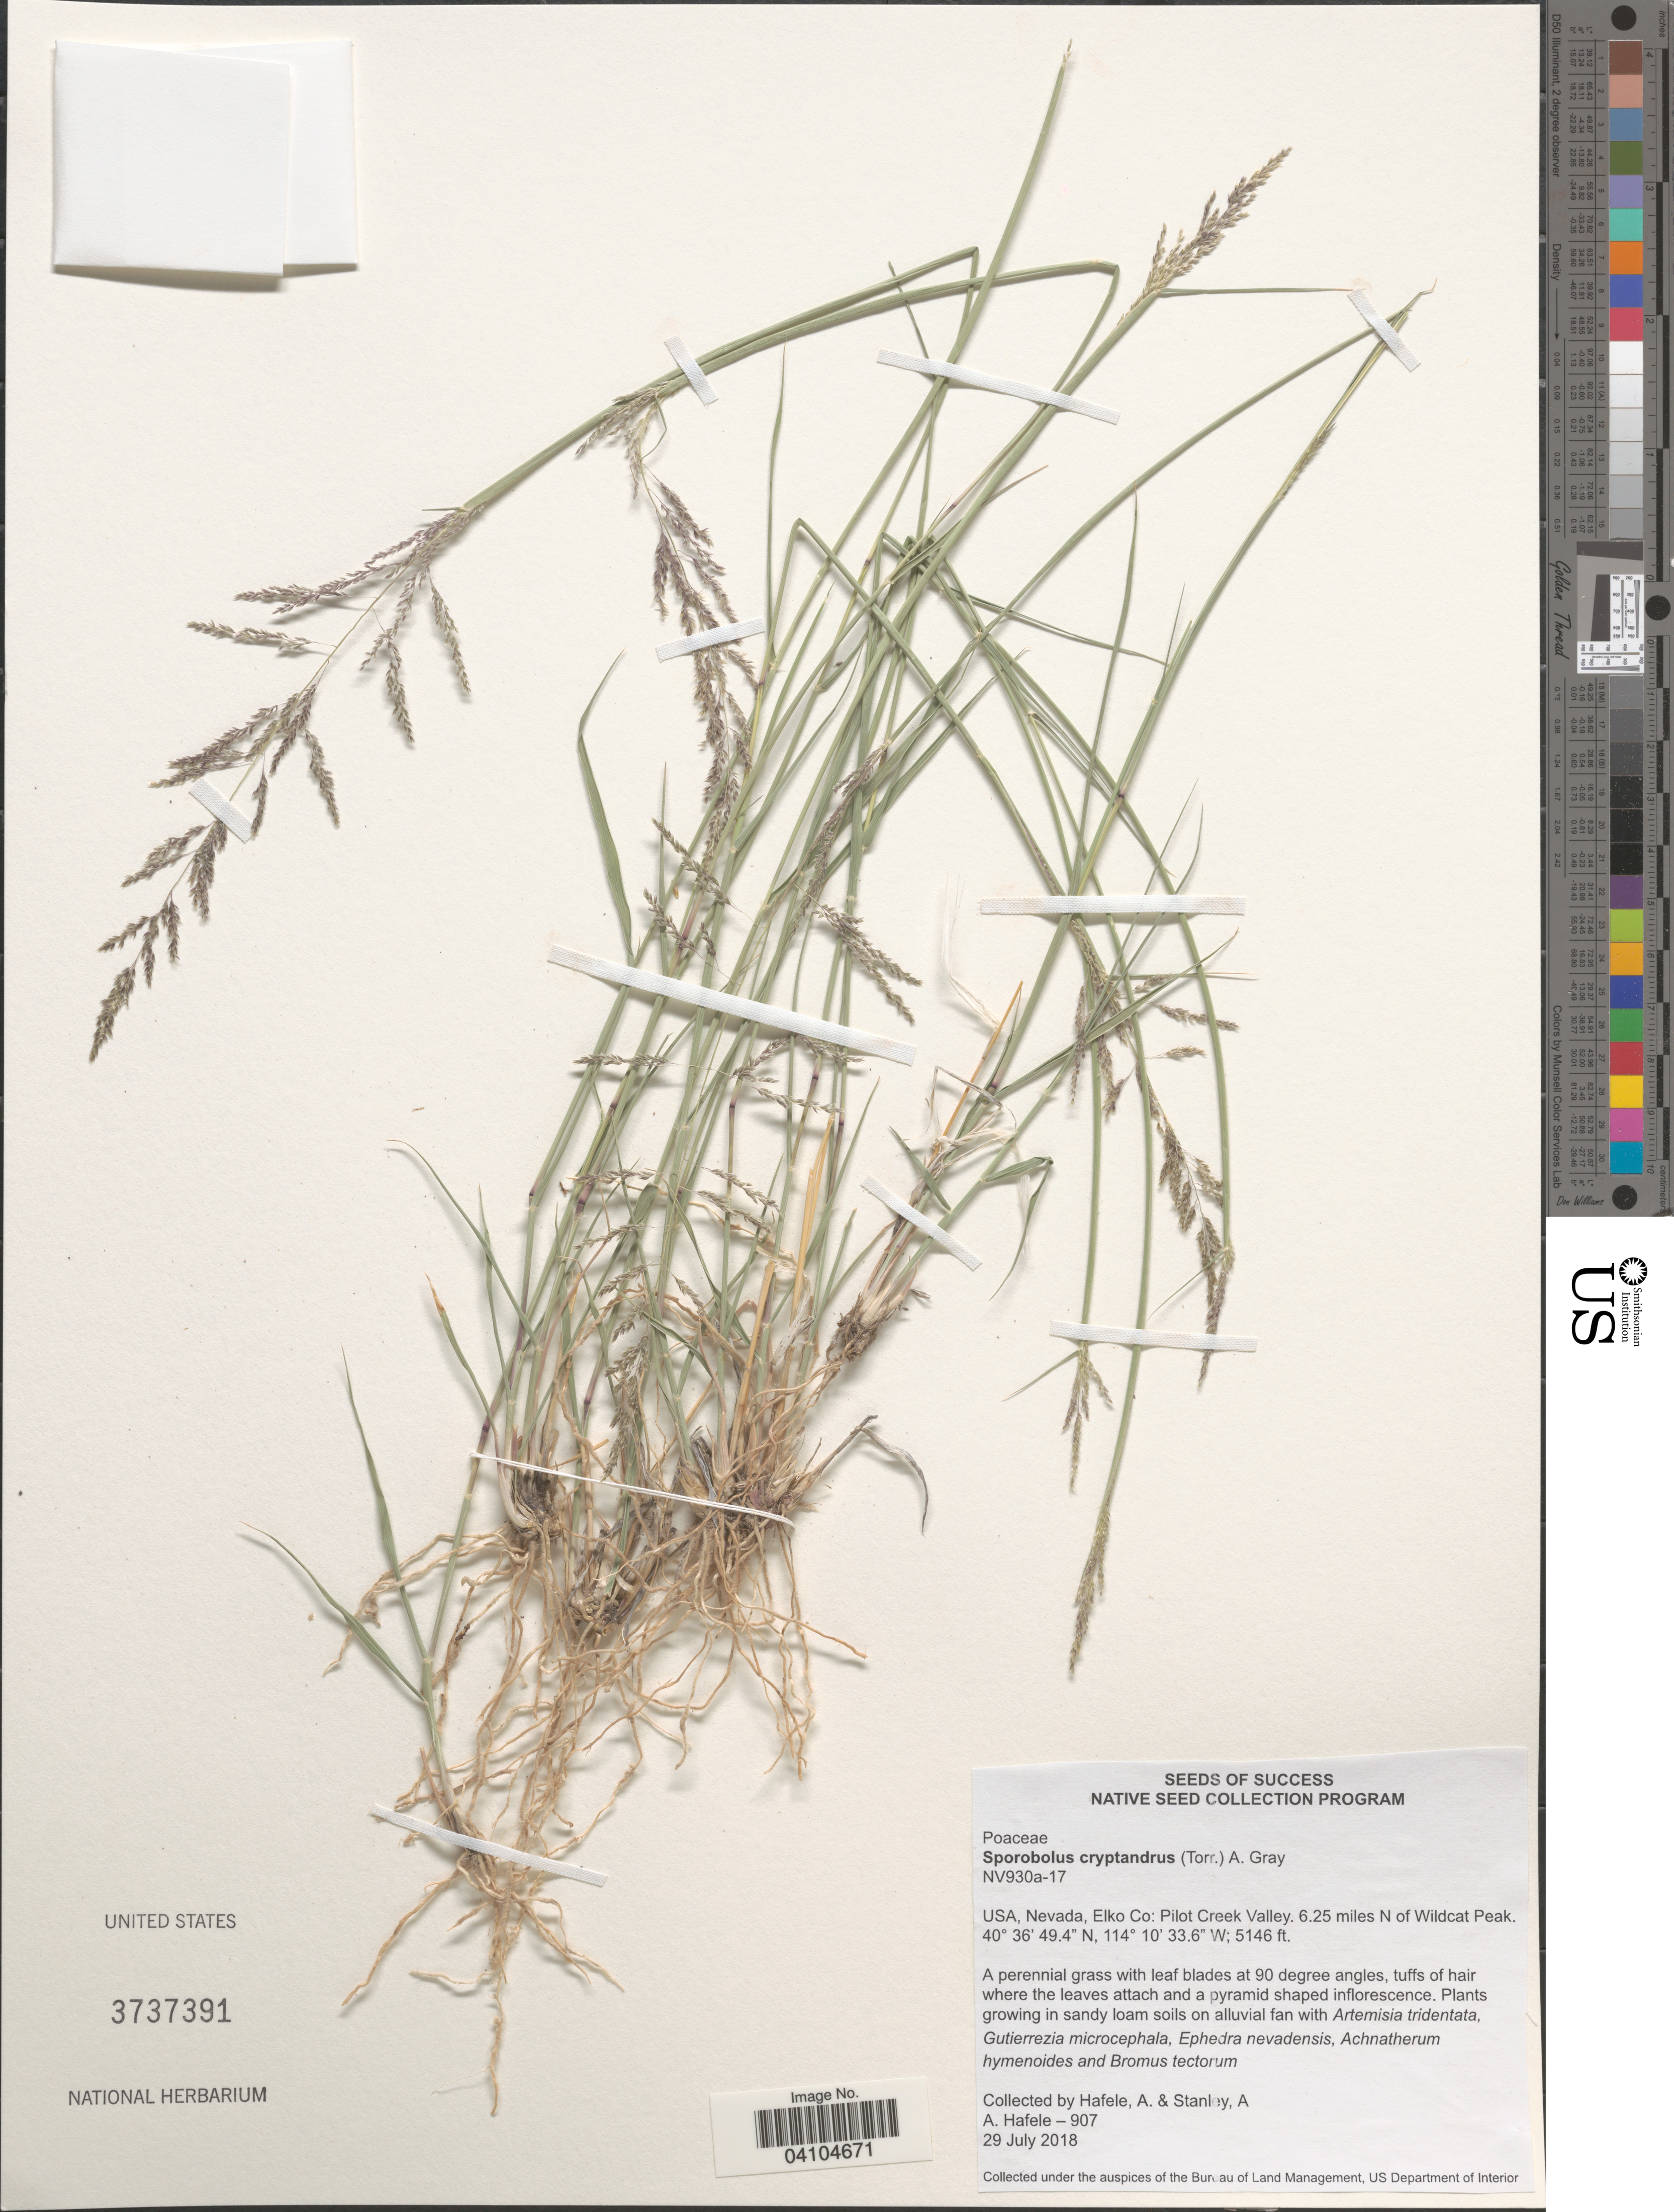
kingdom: Plantae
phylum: Tracheophyta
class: Liliopsida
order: Poales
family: Poaceae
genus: Sporobolus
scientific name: Sporobolus cryptandrus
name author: (Torr.) A. Gray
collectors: A. Hafele & A. Stanley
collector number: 907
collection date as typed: Transcribed d/m/y: 29/7/2018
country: United States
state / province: Nevada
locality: Elko Co: Pilot Creek Valley. 6.25 miles N of Wildcat Peak.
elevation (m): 1569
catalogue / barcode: US 3737391